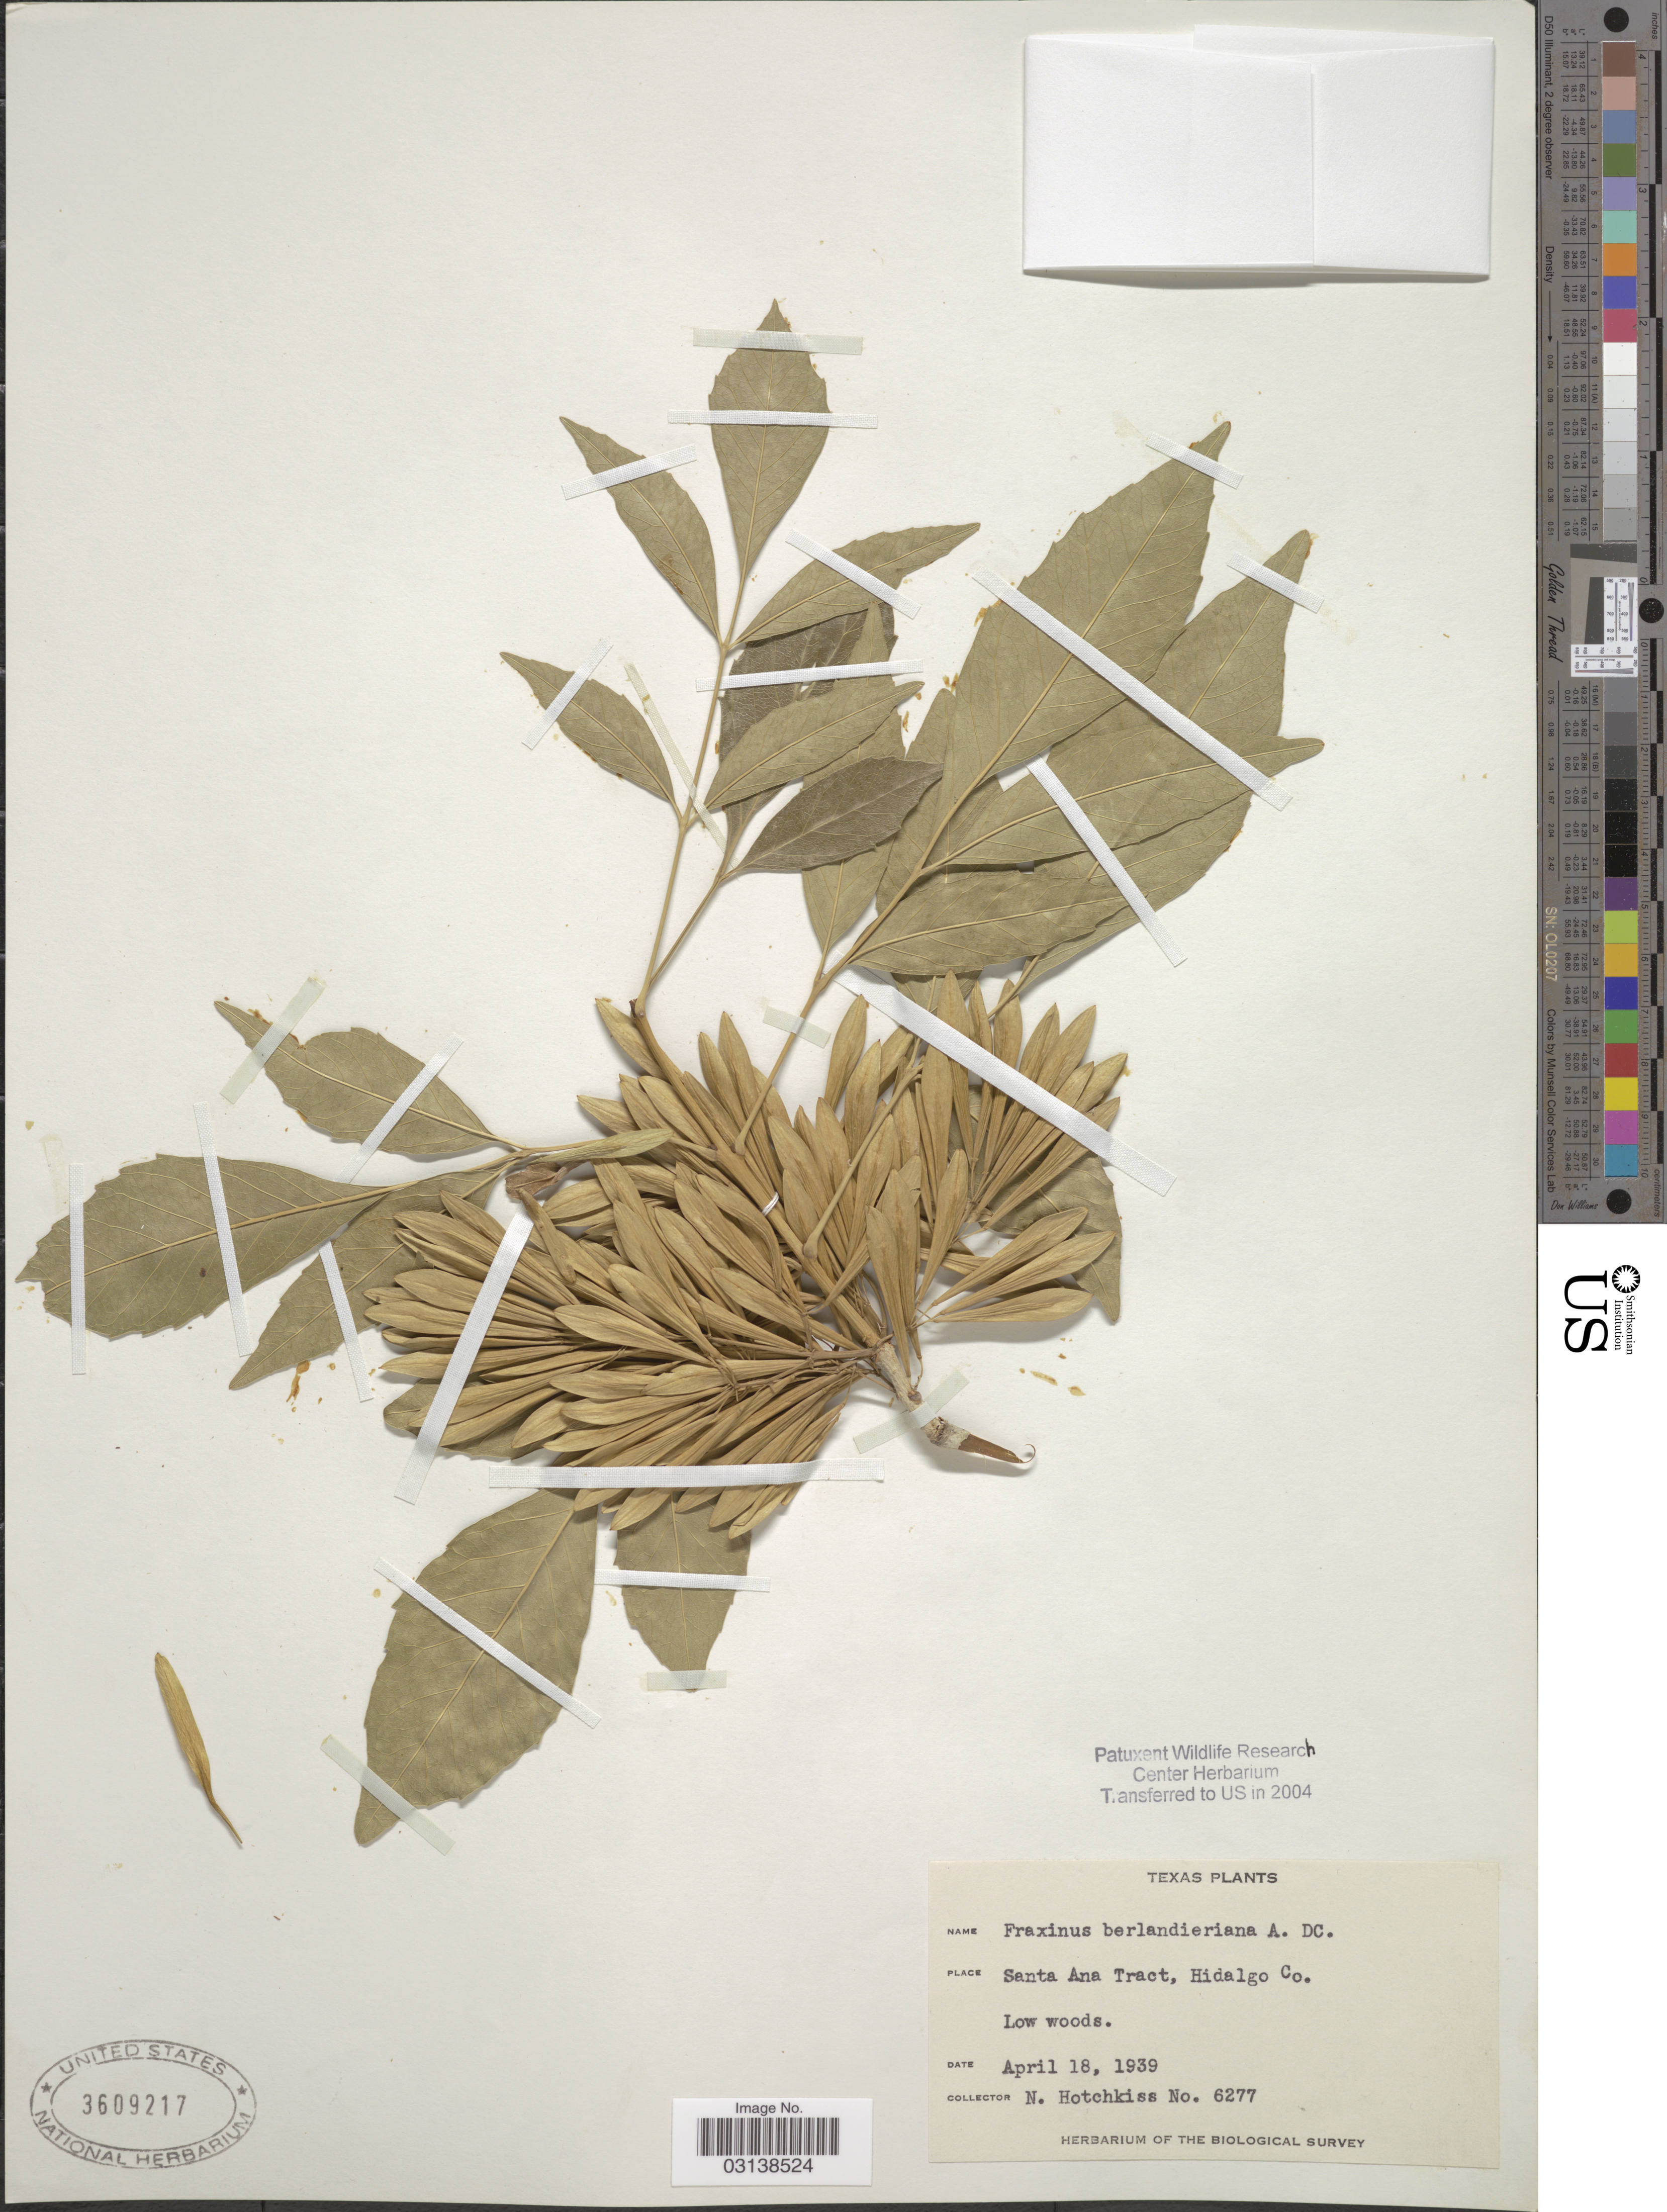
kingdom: Plantae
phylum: Tracheophyta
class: Magnoliopsida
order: Lamiales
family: Oleaceae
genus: Fraxinus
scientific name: Fraxinus berlandieriana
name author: A. DC.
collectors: N. Hotchkiss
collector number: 6277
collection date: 1939-04-18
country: United States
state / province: Texas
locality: Santa Ana Tract, Hidalgo Co.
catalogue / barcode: US 3609217